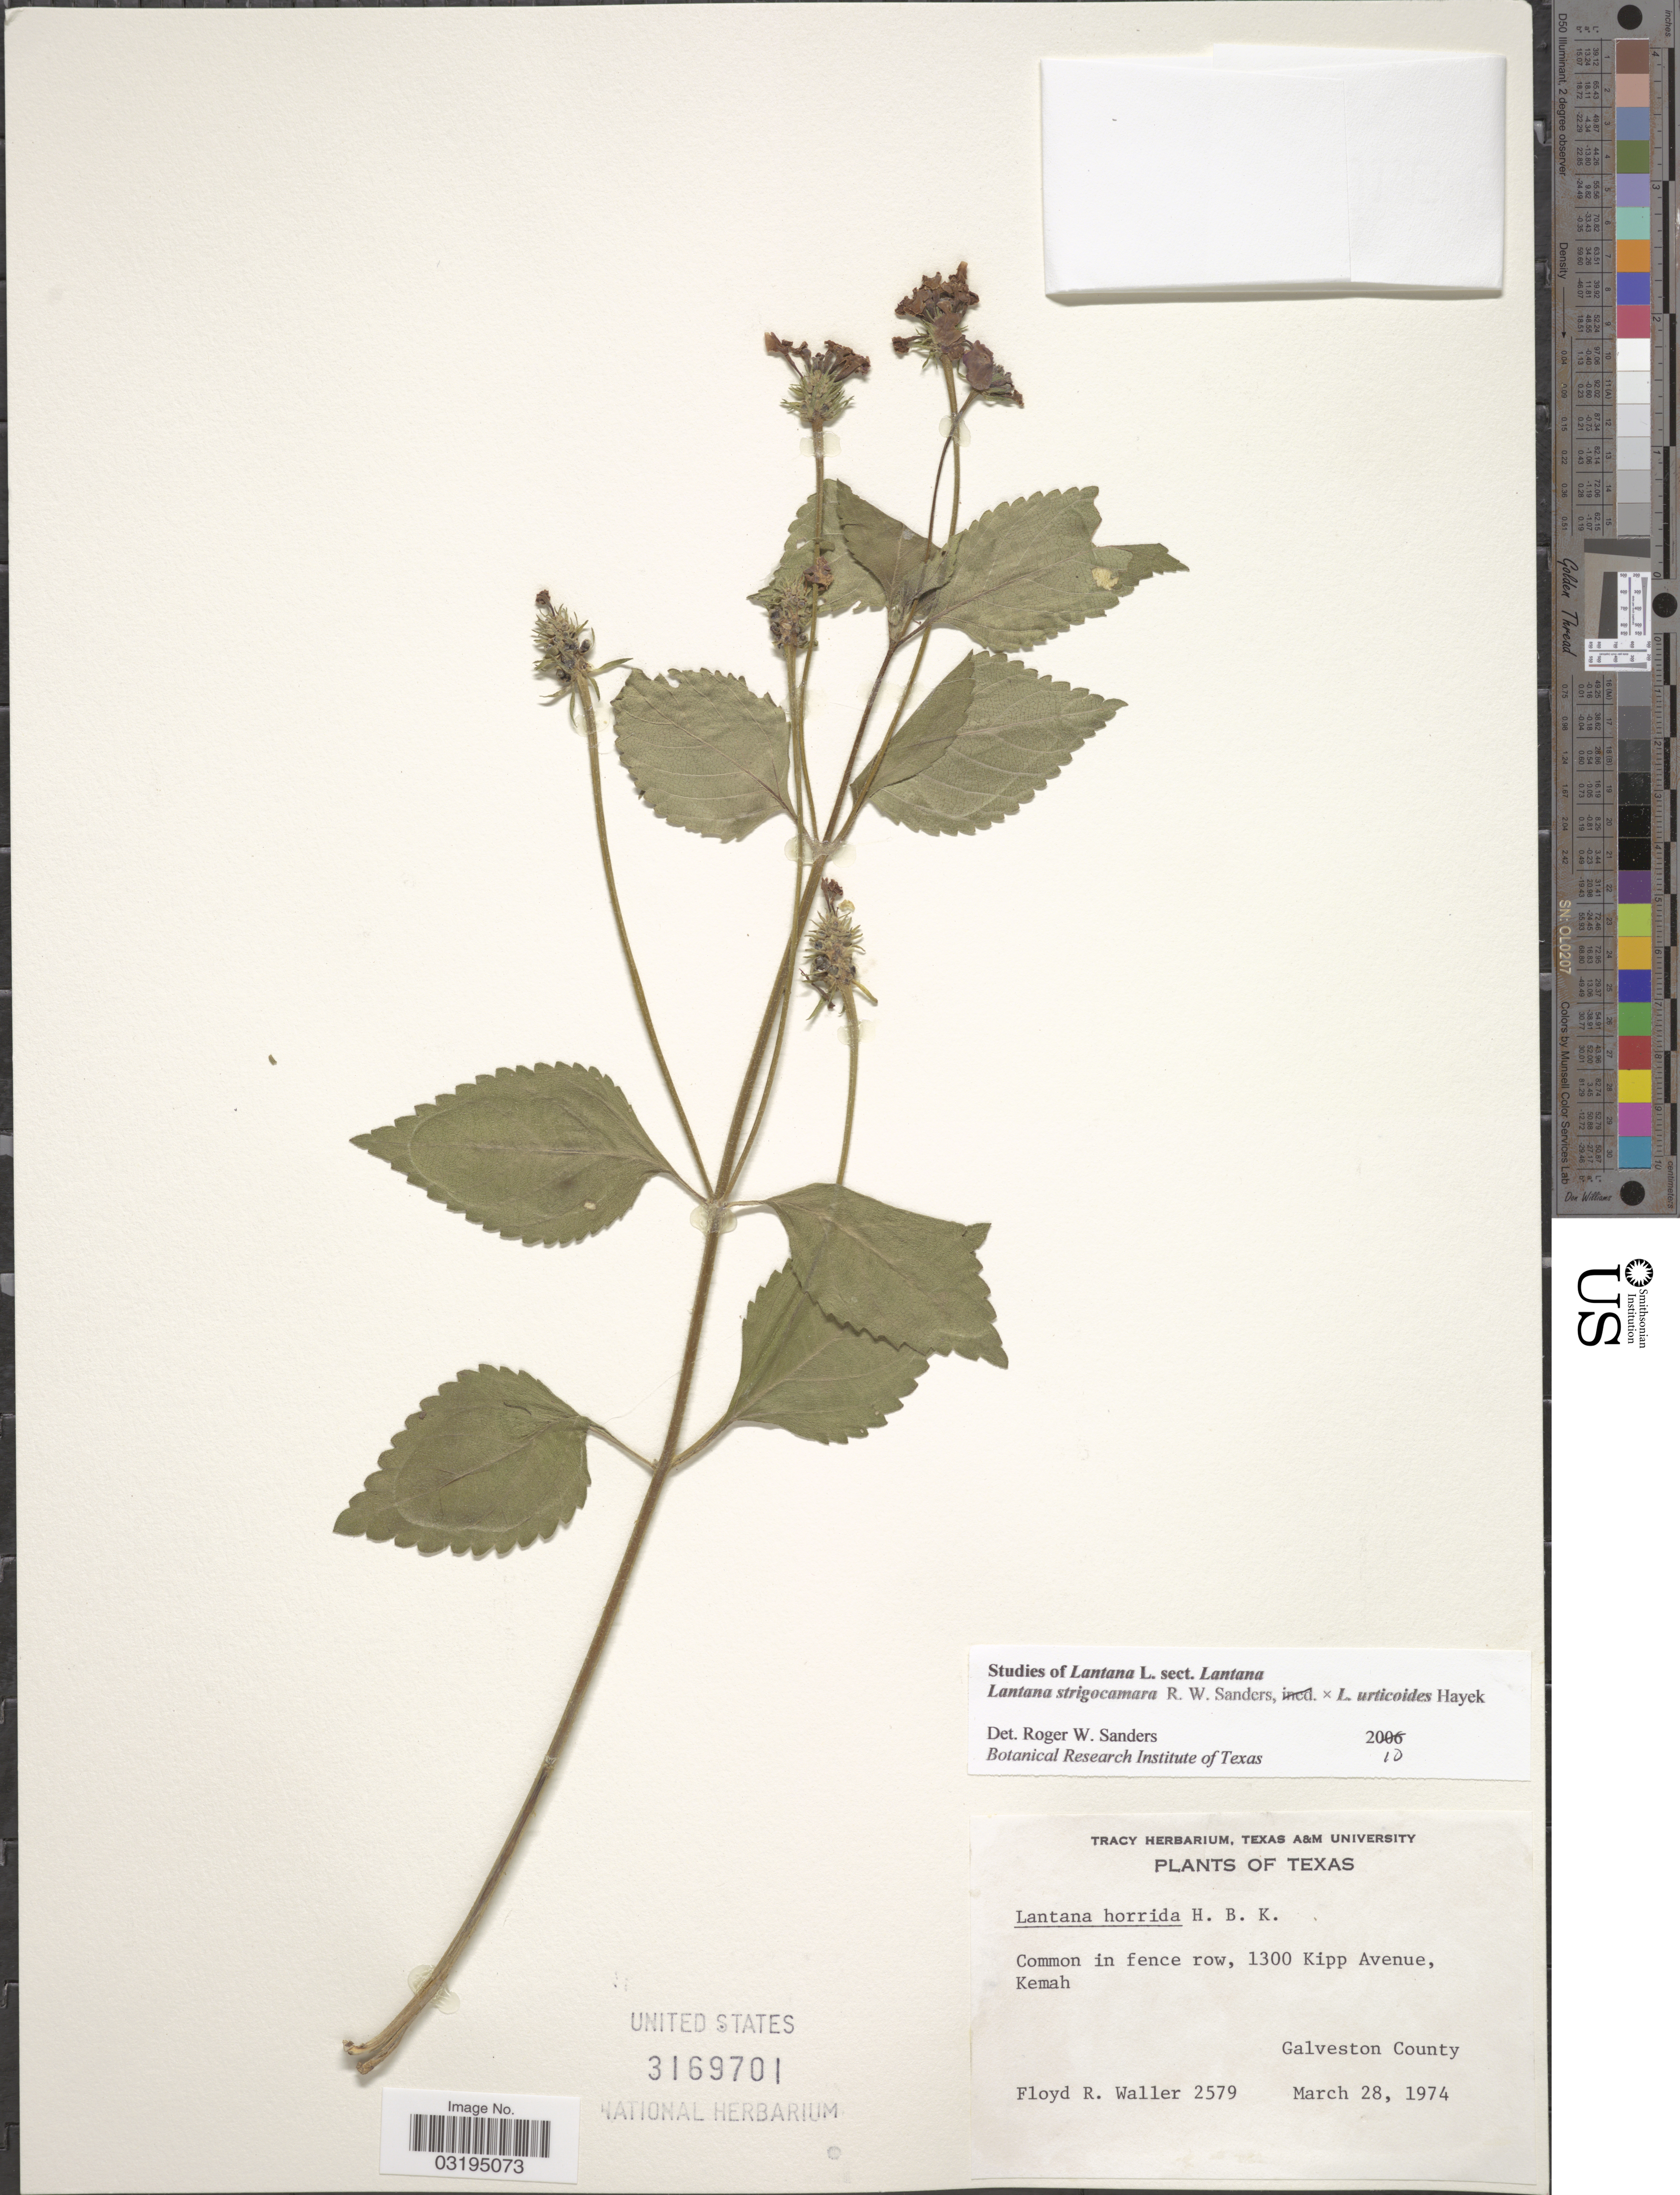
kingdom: Plantae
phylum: Tracheophyta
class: Magnoliopsida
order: Lamiales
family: Verbenaceae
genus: Lantana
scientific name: Lantana strigocamara x L. urticoides Hayek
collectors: F. R. Waller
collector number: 2579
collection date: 1974-03-28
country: United States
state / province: Texas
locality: Common in fence row, 1300 Kipp Avenue, Kemah, Galveston County.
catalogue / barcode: US 3169701